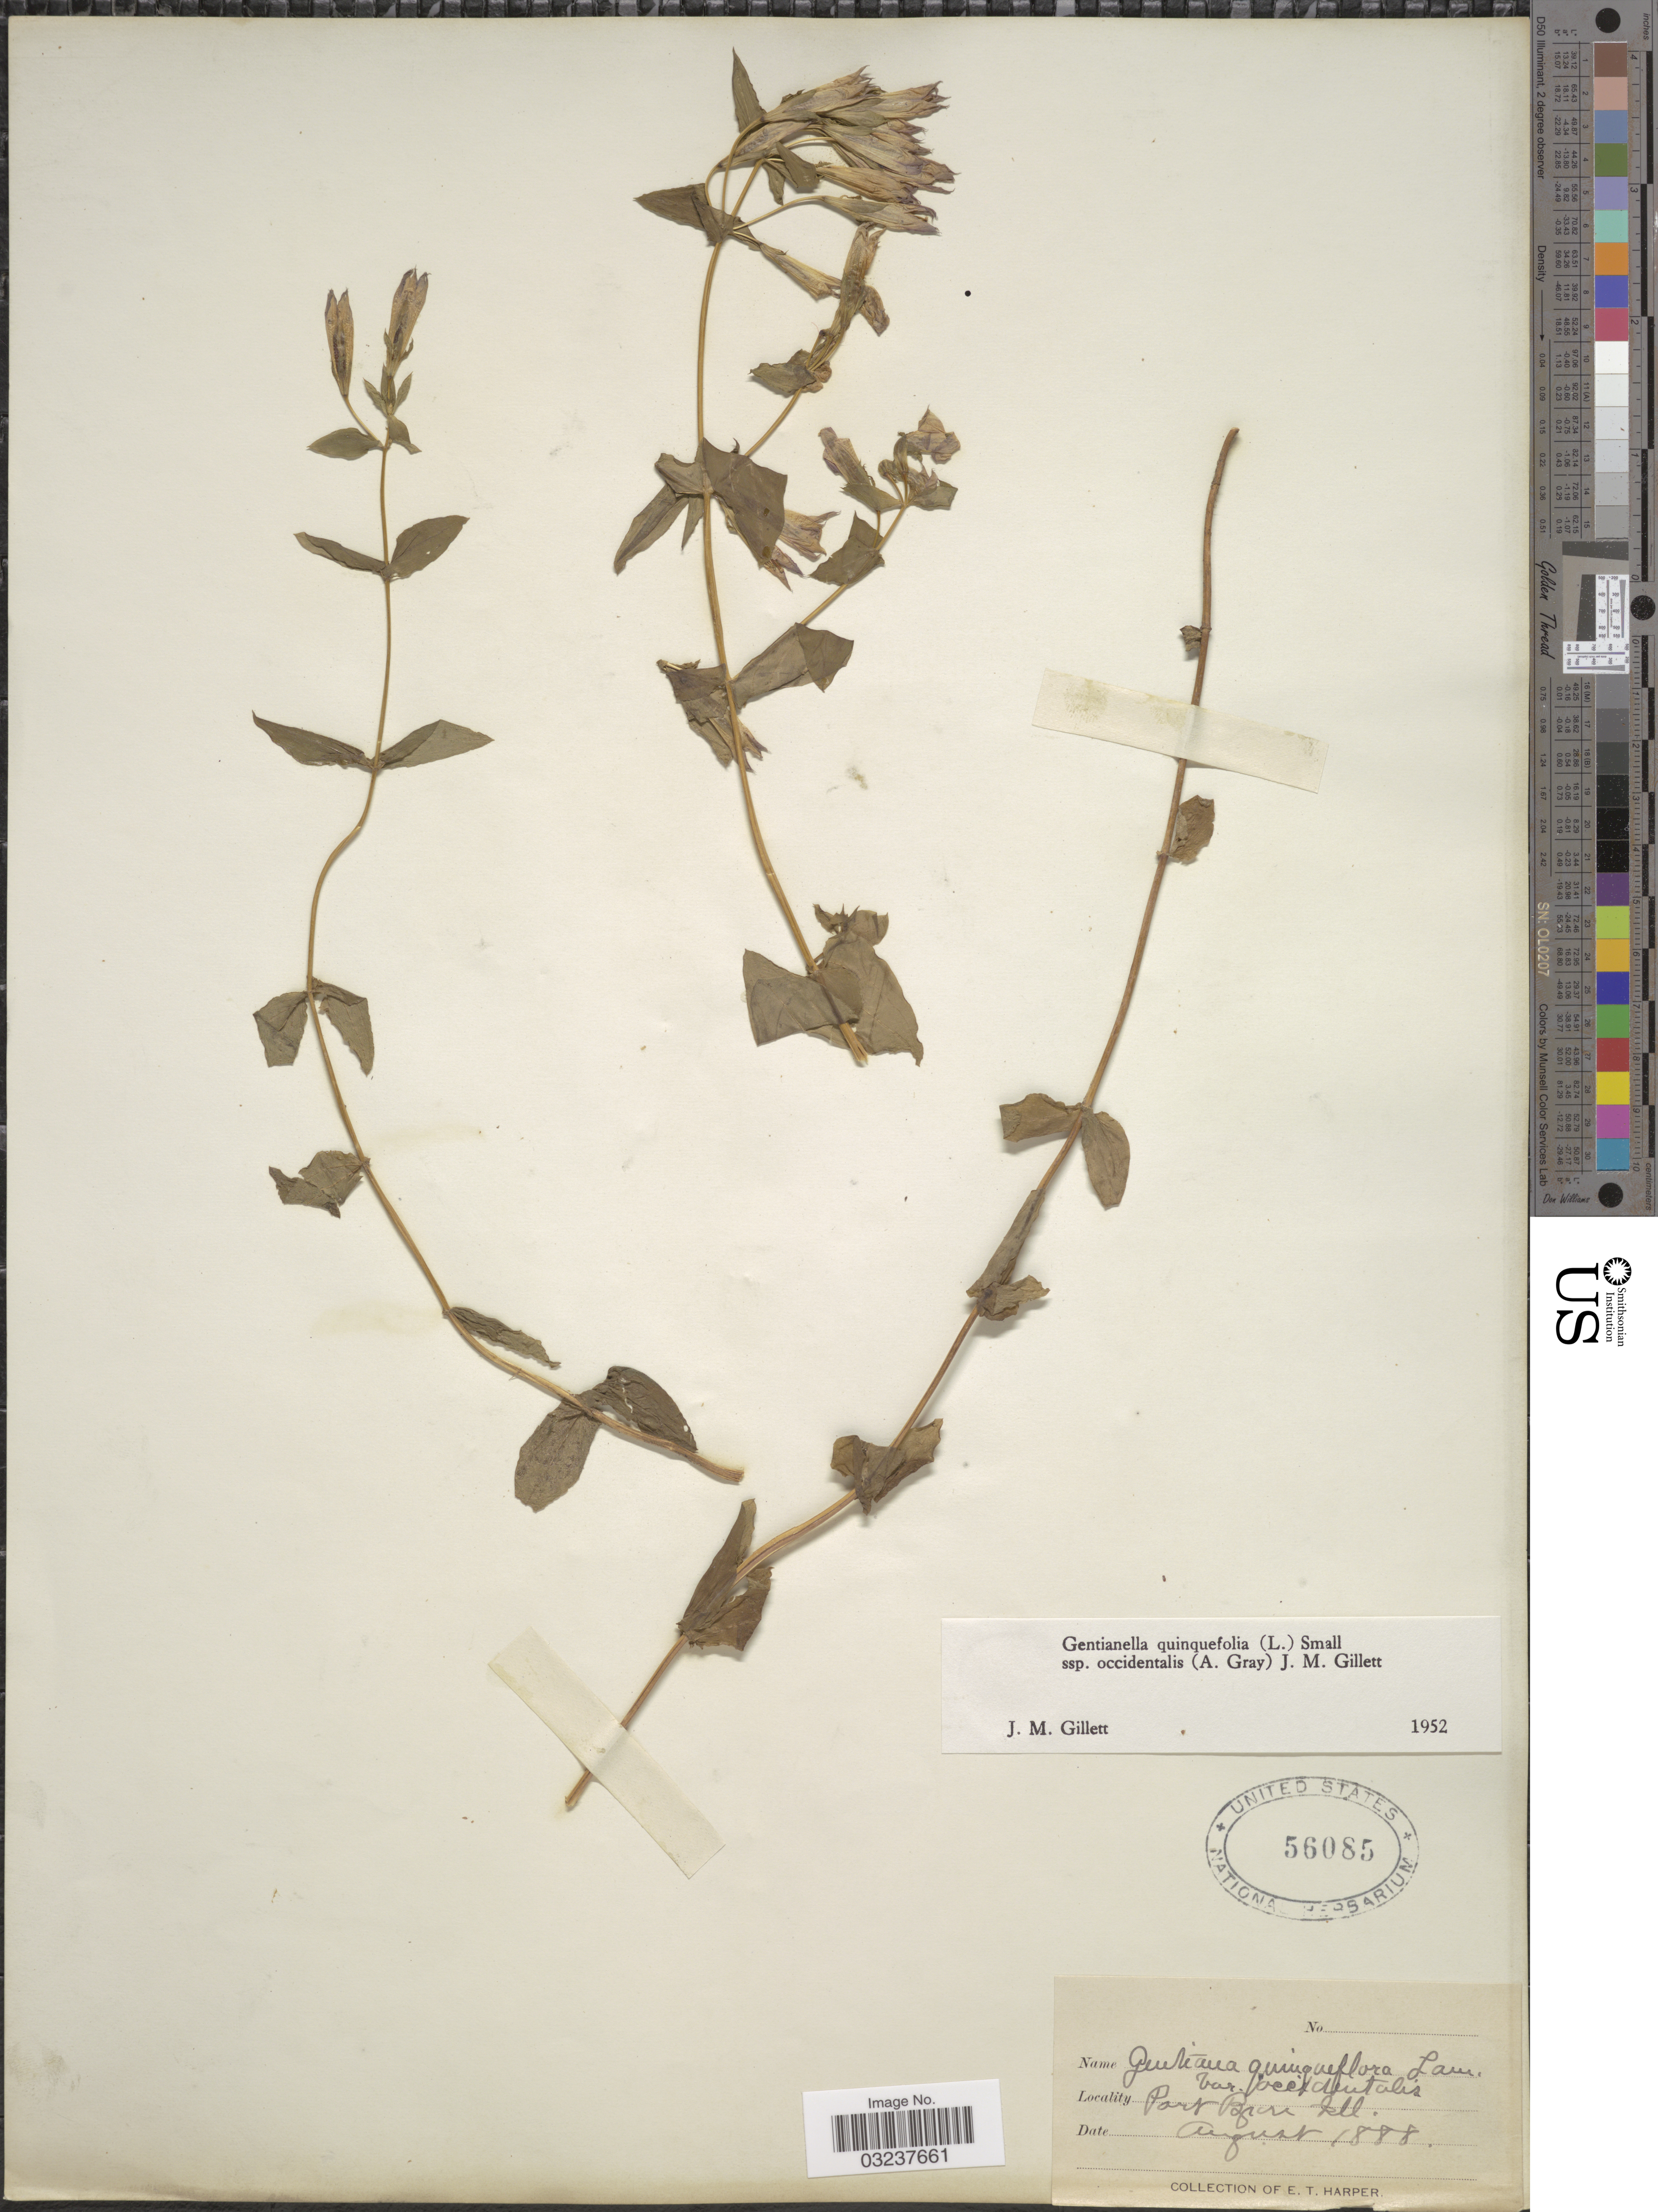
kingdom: Plantae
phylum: Tracheophyta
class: Magnoliopsida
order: Gentianales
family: Gentianaceae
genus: Gentianella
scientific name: Gentianella quinquefolia subsp. occidentalis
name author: (A. Gray) J.M. Gillett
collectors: E. T. Harper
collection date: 1888-08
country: United States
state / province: Illinois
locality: Port Barre.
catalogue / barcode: US 56085